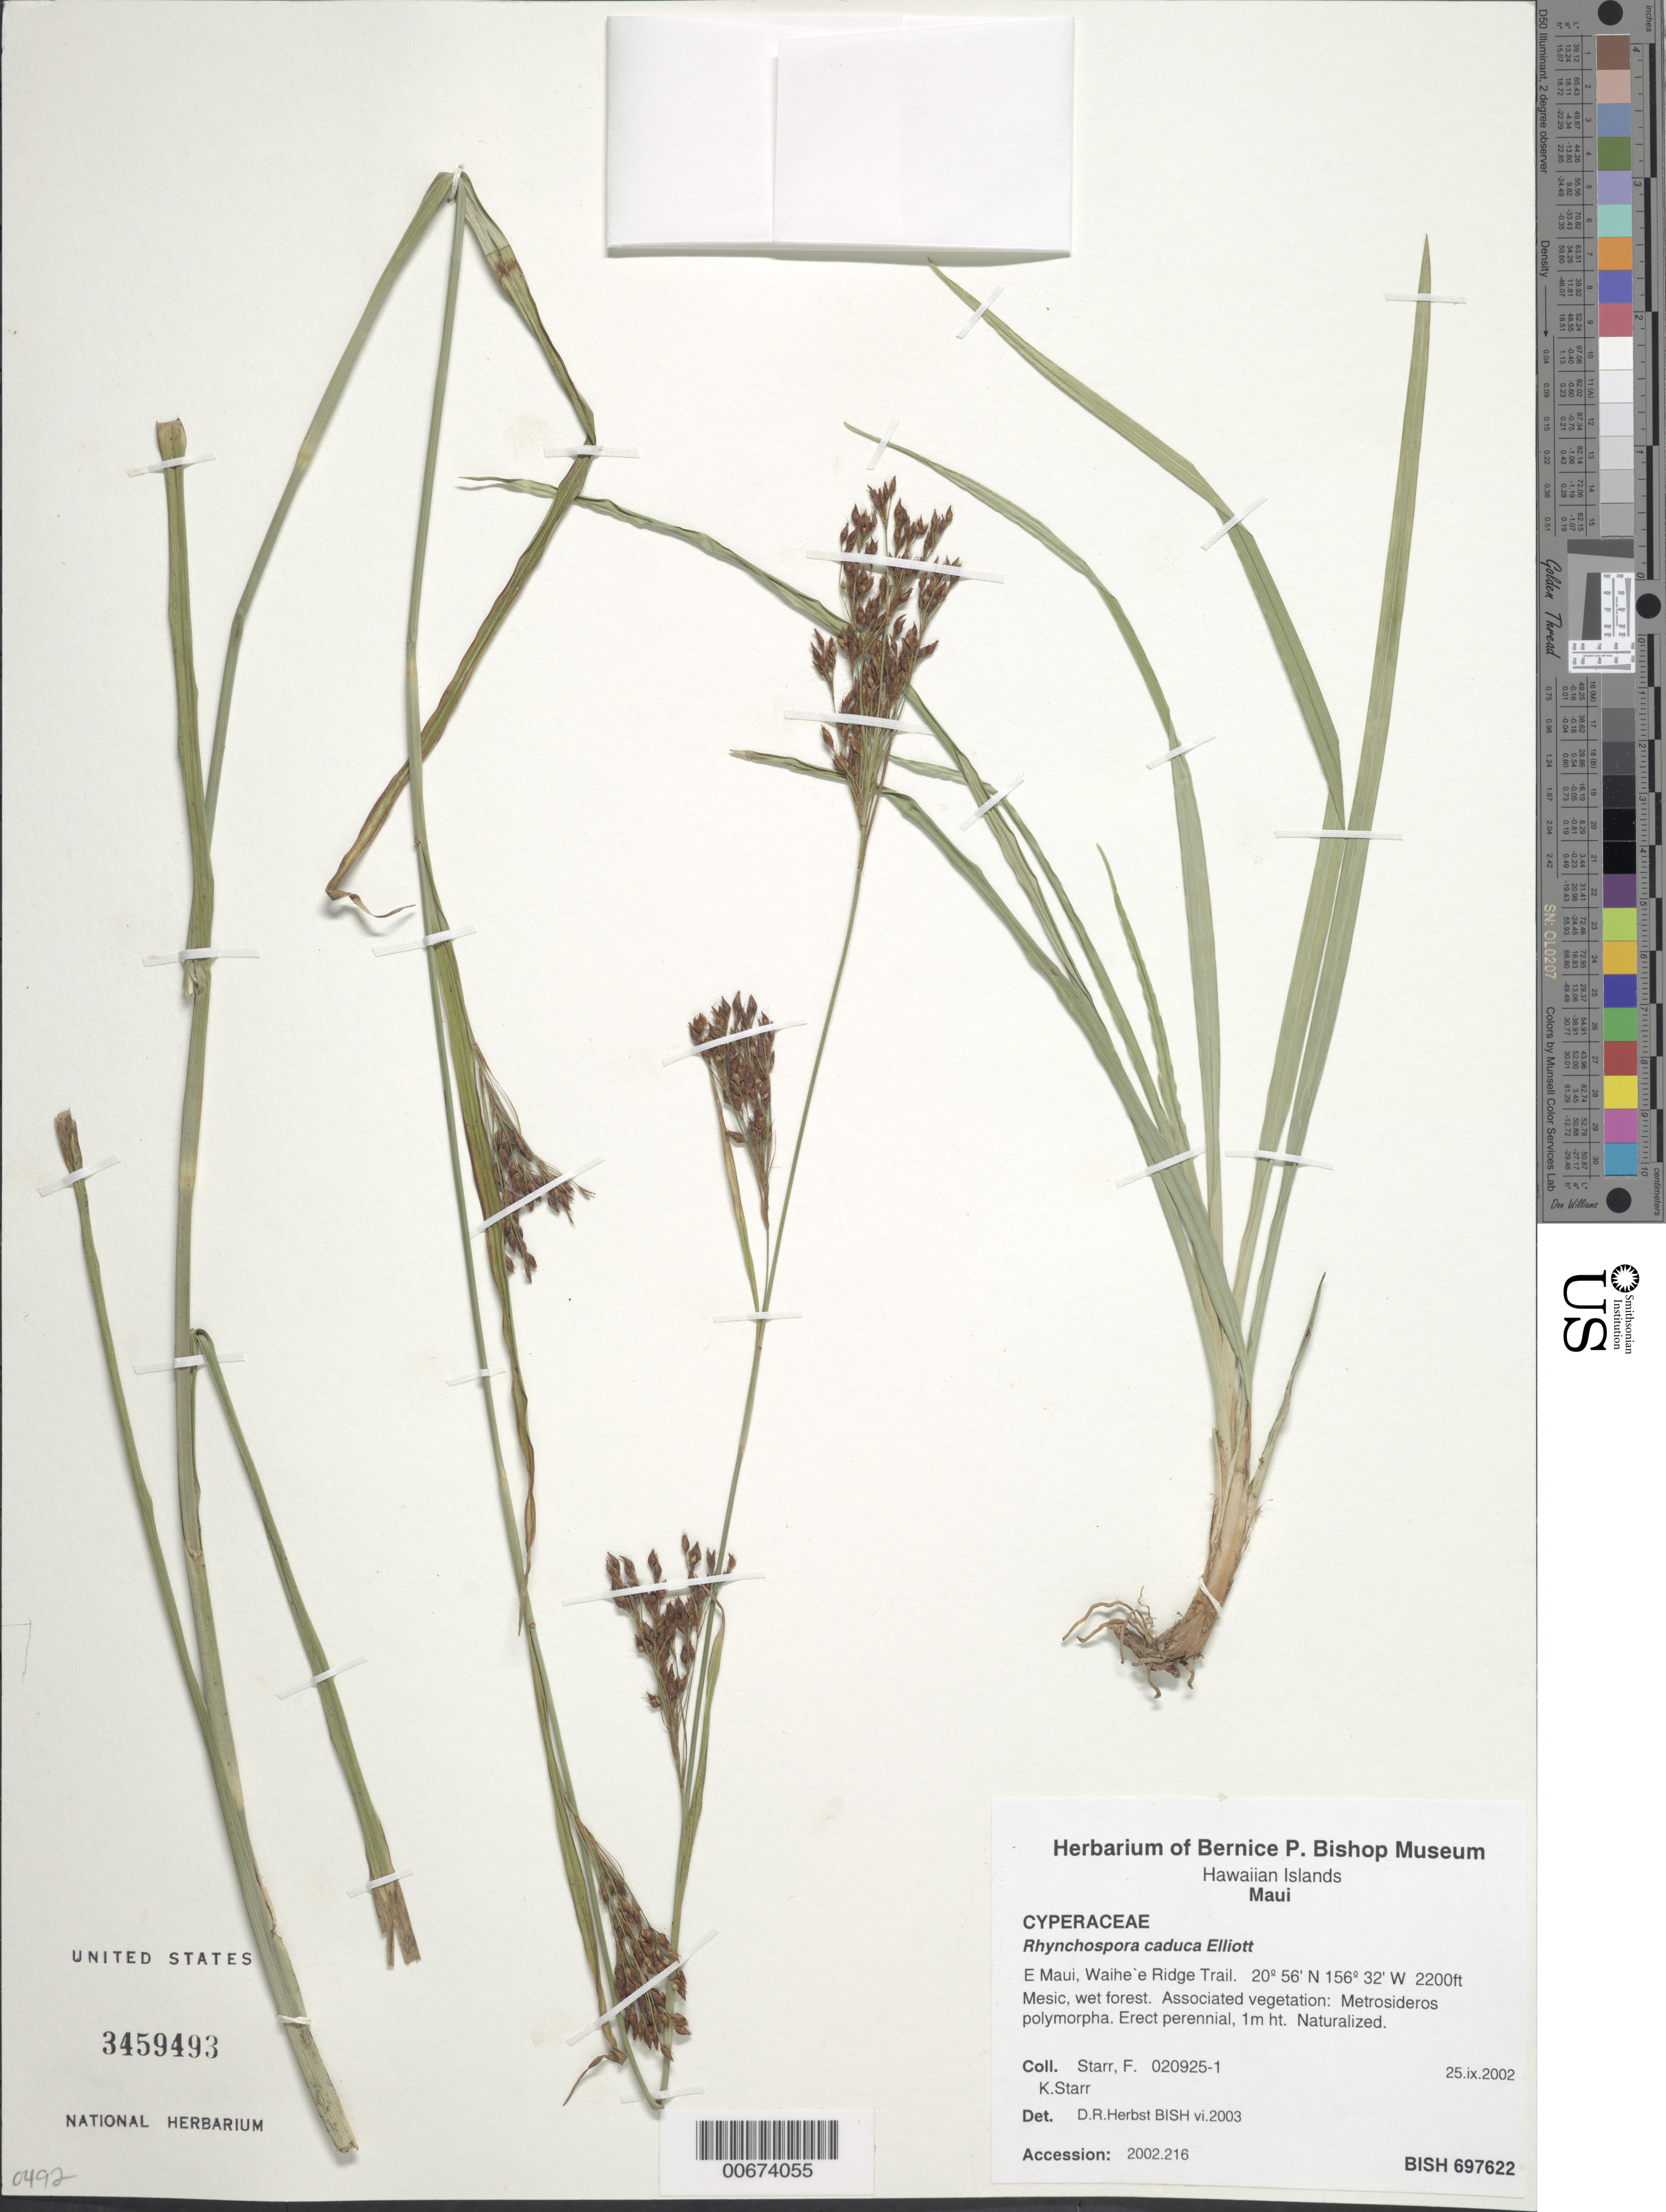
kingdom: Plantae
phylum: Tracheophyta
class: Liliopsida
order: Poales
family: Cyperaceae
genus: Rhynchospora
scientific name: Rhynchospora caduca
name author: Elliott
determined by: Herbst, D. R.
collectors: F. Starr & K. Starr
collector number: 020925-1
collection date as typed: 25 Sep 2002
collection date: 2002-09-25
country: United States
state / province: Hawaii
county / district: Maui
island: Maui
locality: E Maui, Waihe'e Ridge Trail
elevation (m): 670.56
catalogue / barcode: US 3459493